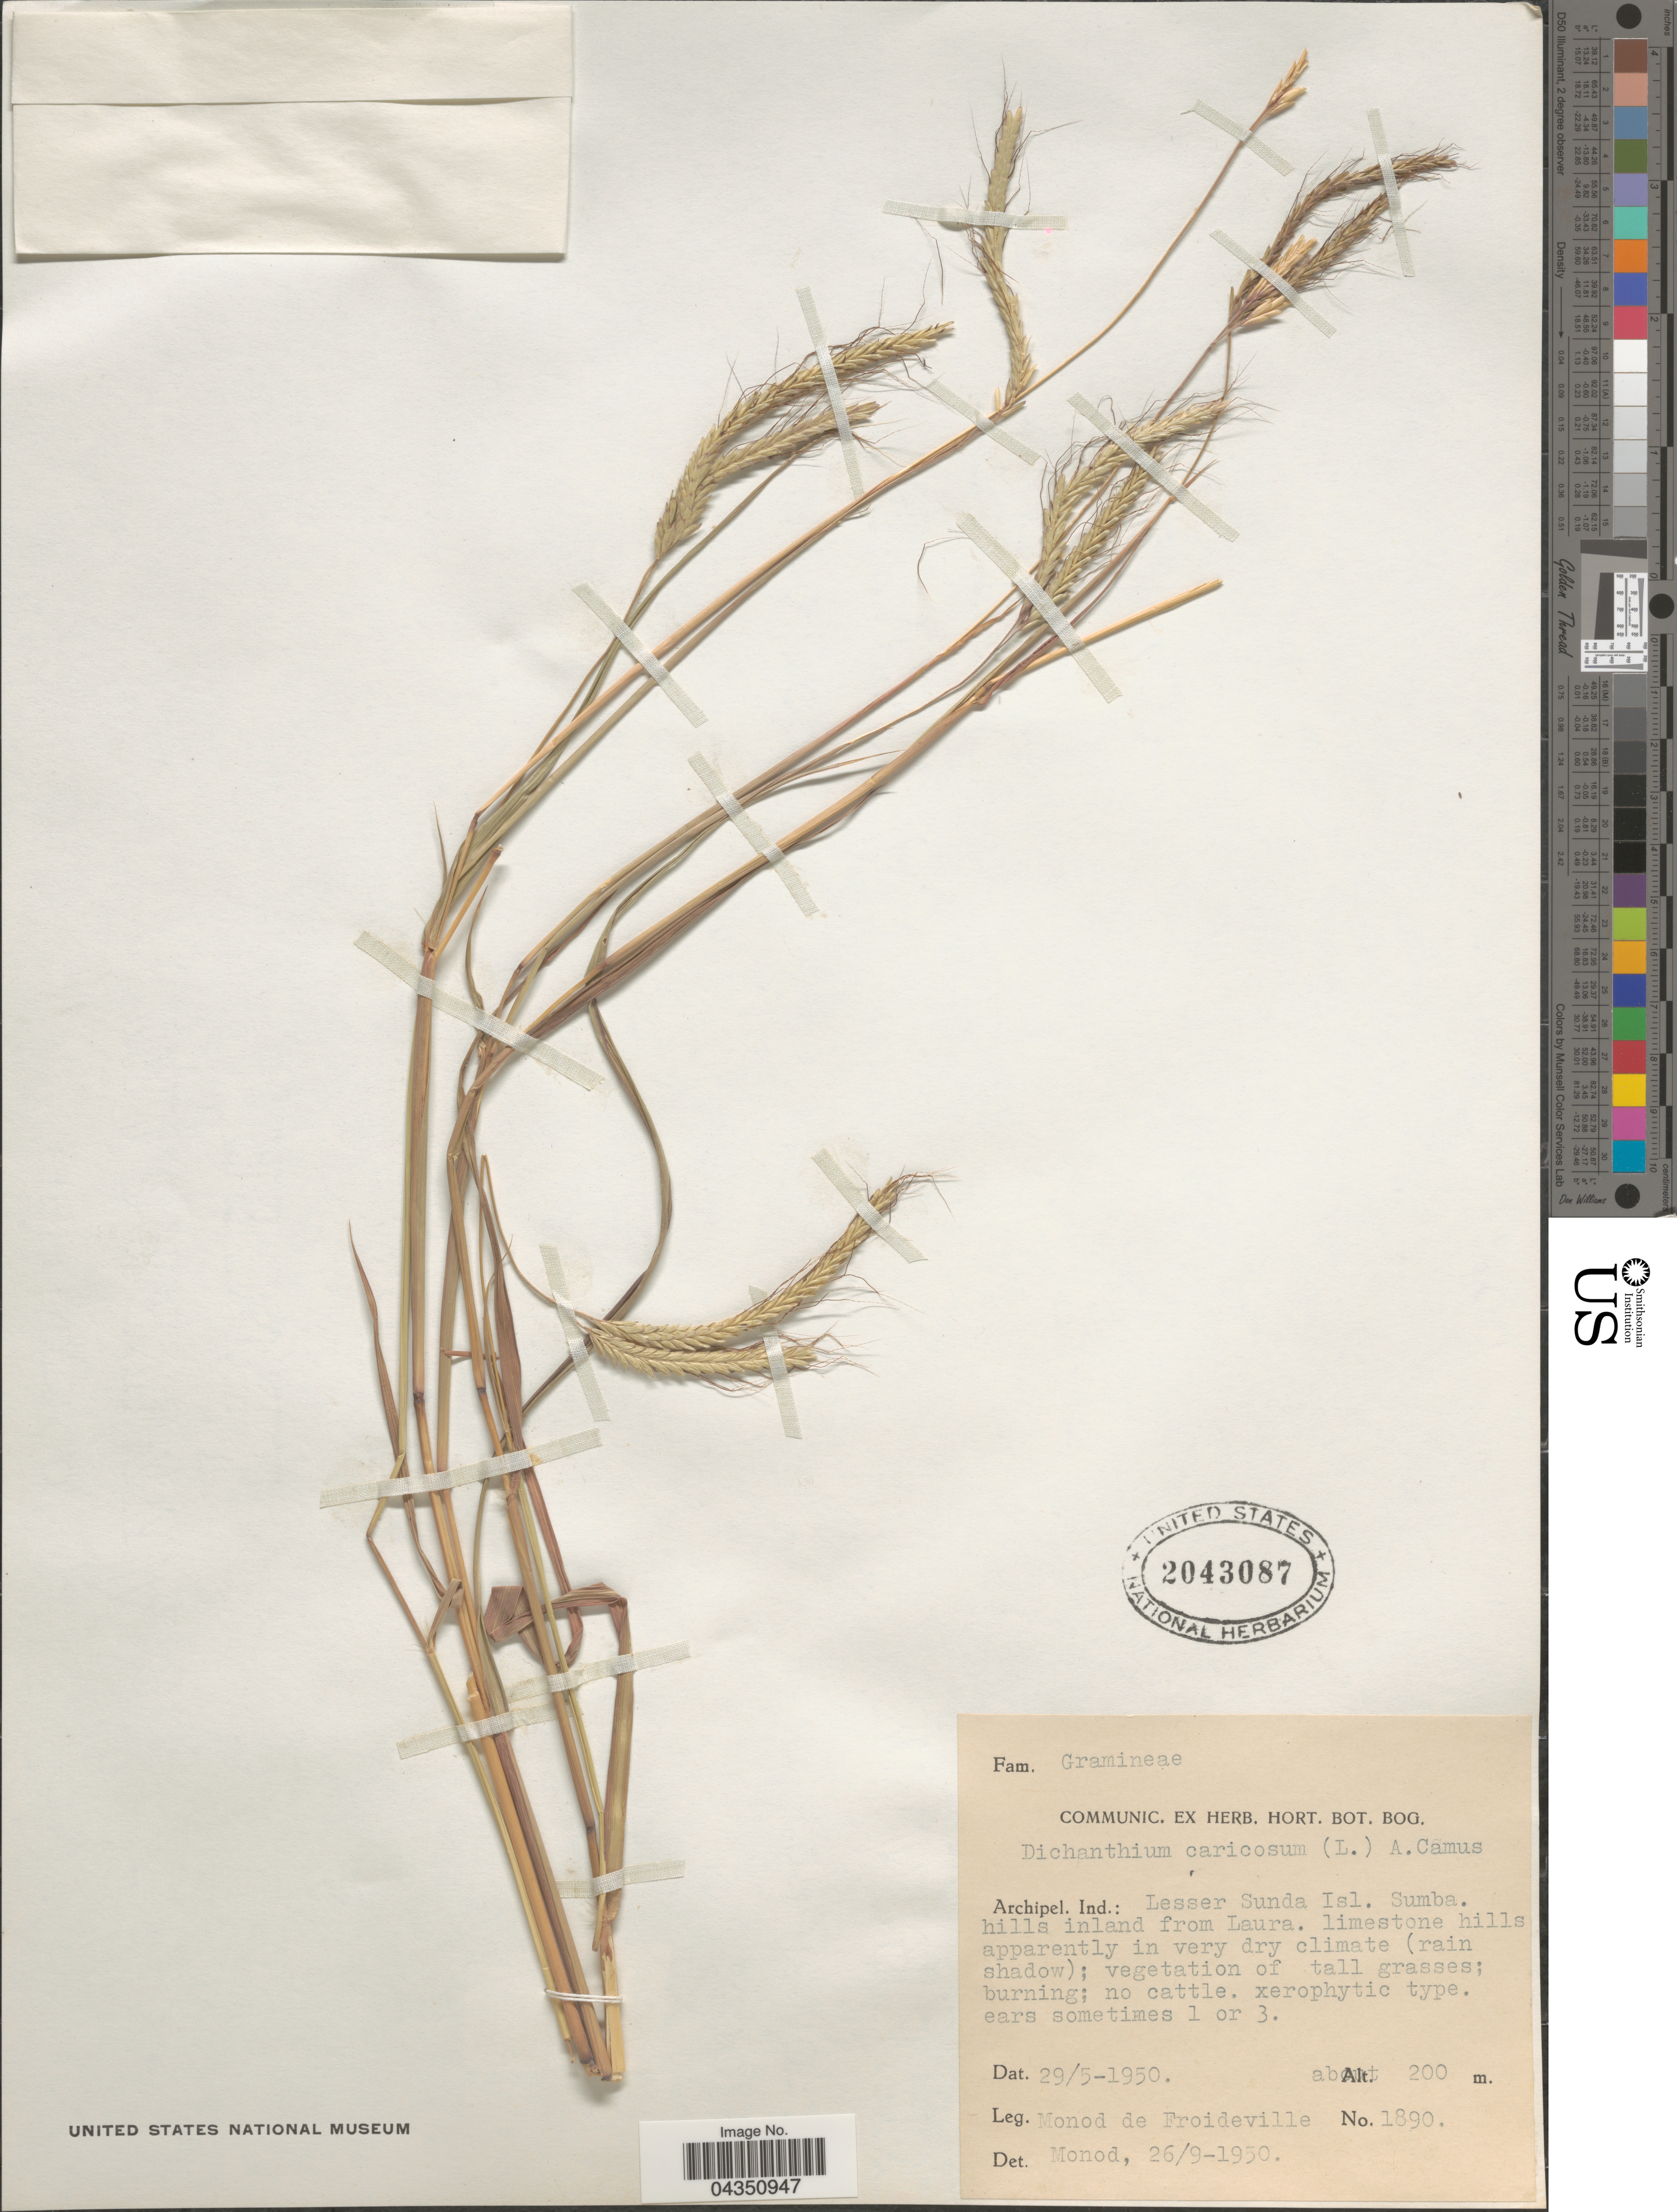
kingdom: Plantae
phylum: Tracheophyta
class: Liliopsida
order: Poales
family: Poaceae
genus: Dichanthium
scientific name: Dichanthium caricosum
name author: (L.) A. Camus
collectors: C. Monod de F.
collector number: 1890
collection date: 1950-05-29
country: Indonesia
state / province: Nusa Tenggara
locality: Archipel. Ind.: Lesser Sunda Isl. Sumba. hills inland from Laura.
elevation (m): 200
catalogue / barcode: US 2043087